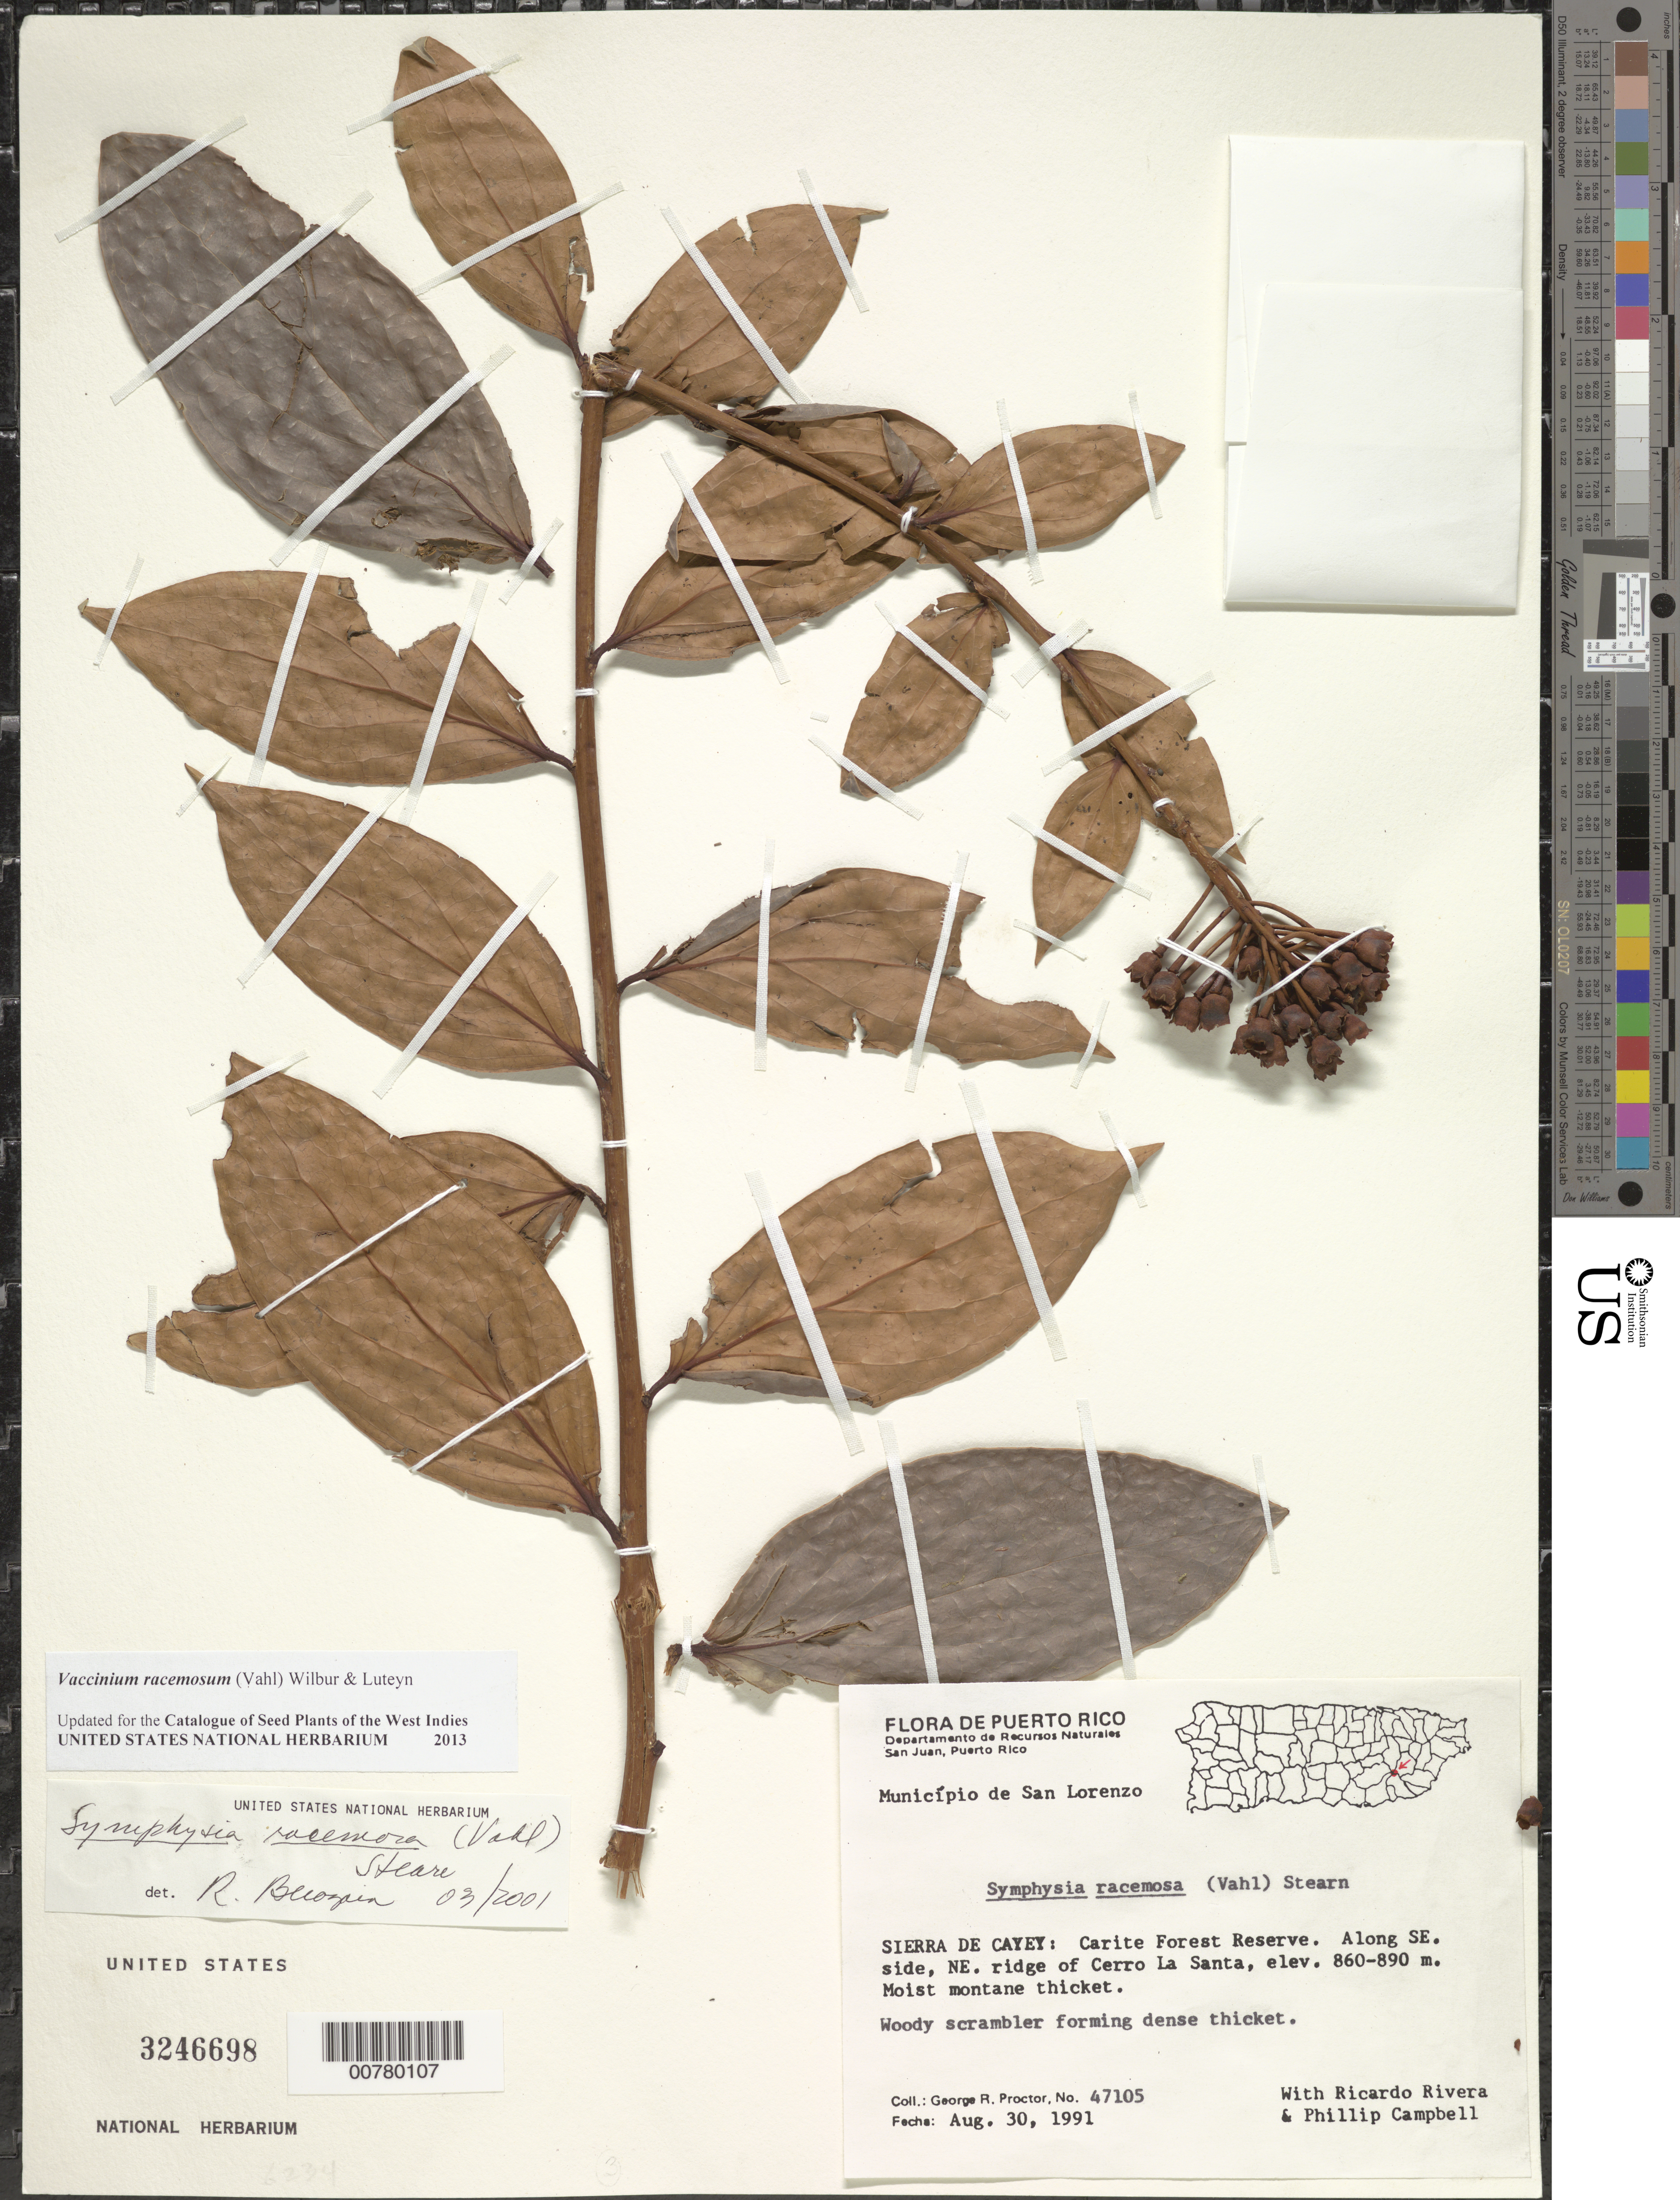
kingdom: Plantae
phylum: Tracheophyta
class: Magnoliopsida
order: Ericales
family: Ericaceae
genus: Vaccinium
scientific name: Vaccinium racemosum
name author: (Vahl) Wilbur & Luteyn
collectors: G. R. Proctor, R. Rivera & P. Campbell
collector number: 47105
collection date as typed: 30 Aug 1991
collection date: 1991-08-30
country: Puerto Rico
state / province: San Lorenzo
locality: San Lorenzo municipality, Sierra de Cayey, Carite Forest Reserve, along southeast side, northeast ridge of Cerro La Santa.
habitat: Moist montane thicket.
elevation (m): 860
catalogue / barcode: US 3246698